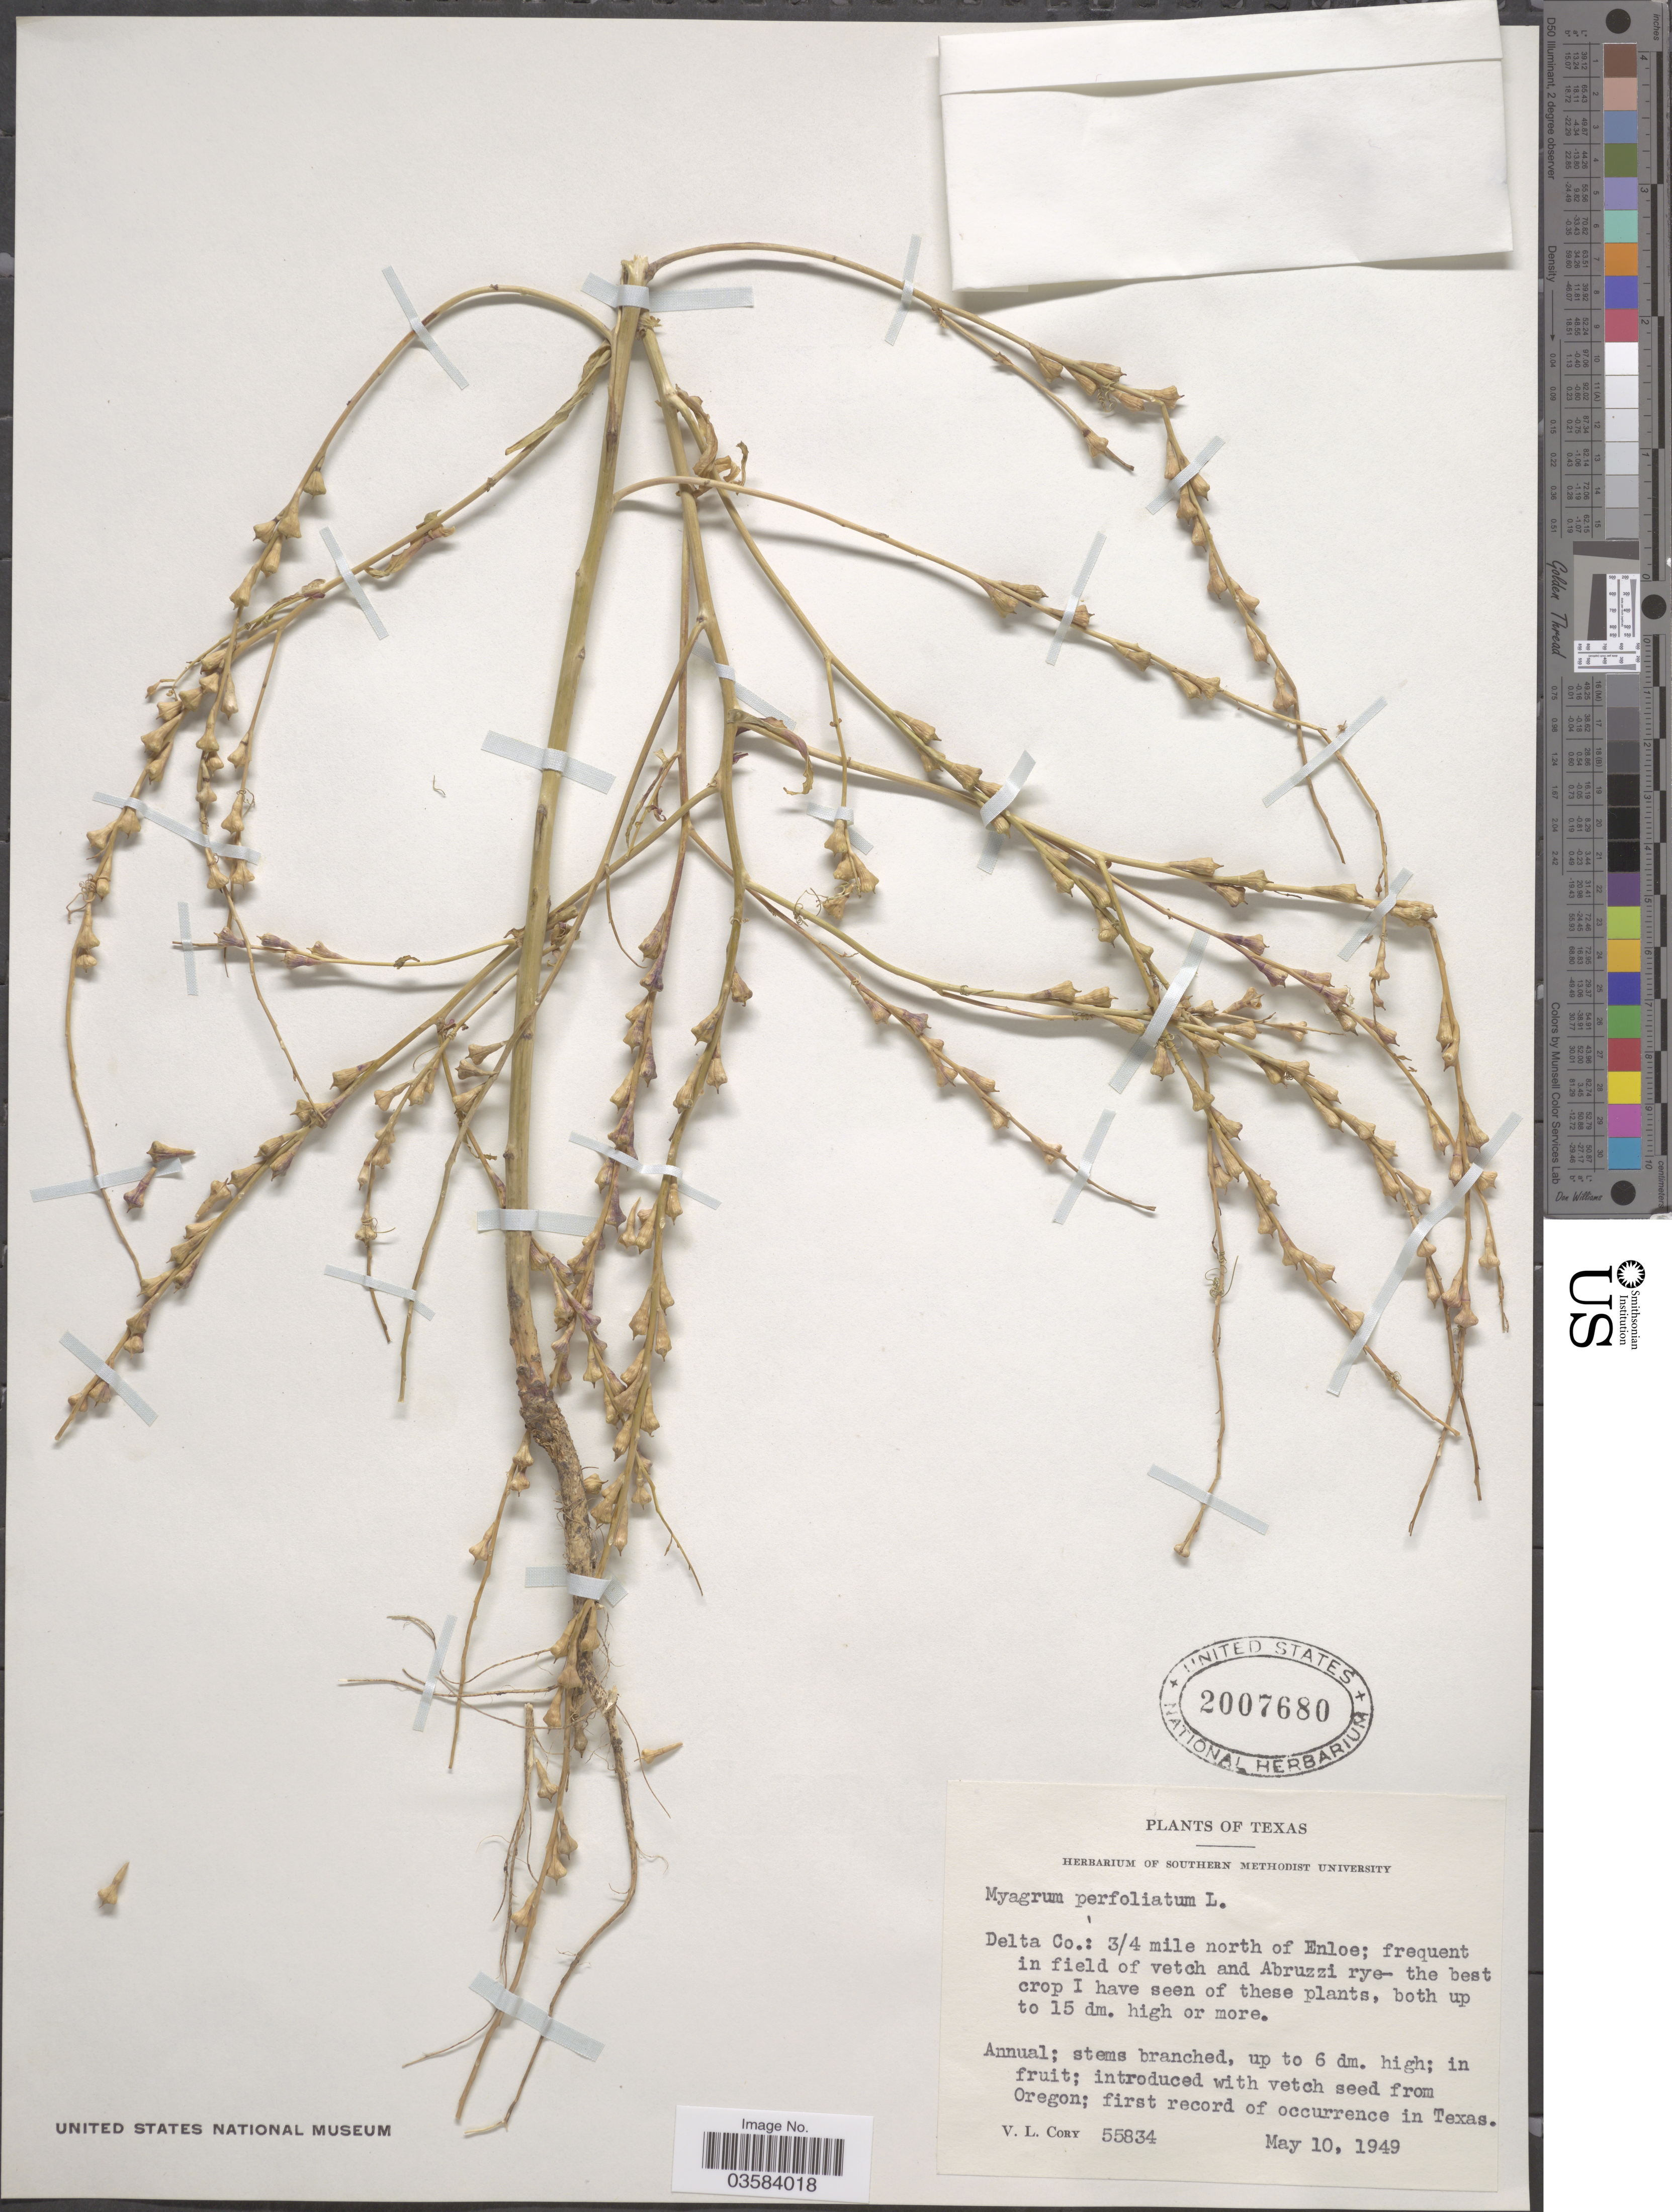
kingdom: Plantae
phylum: Tracheophyta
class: Magnoliopsida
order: Brassicales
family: Brassicaceae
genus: Myagrum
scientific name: Myagrum perfoliatum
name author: L.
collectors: V. Cory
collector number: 55834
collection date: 1949-05-10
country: United States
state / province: Texas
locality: Delta co.: 3/4 mile north of Enloe.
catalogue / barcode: US 2007680